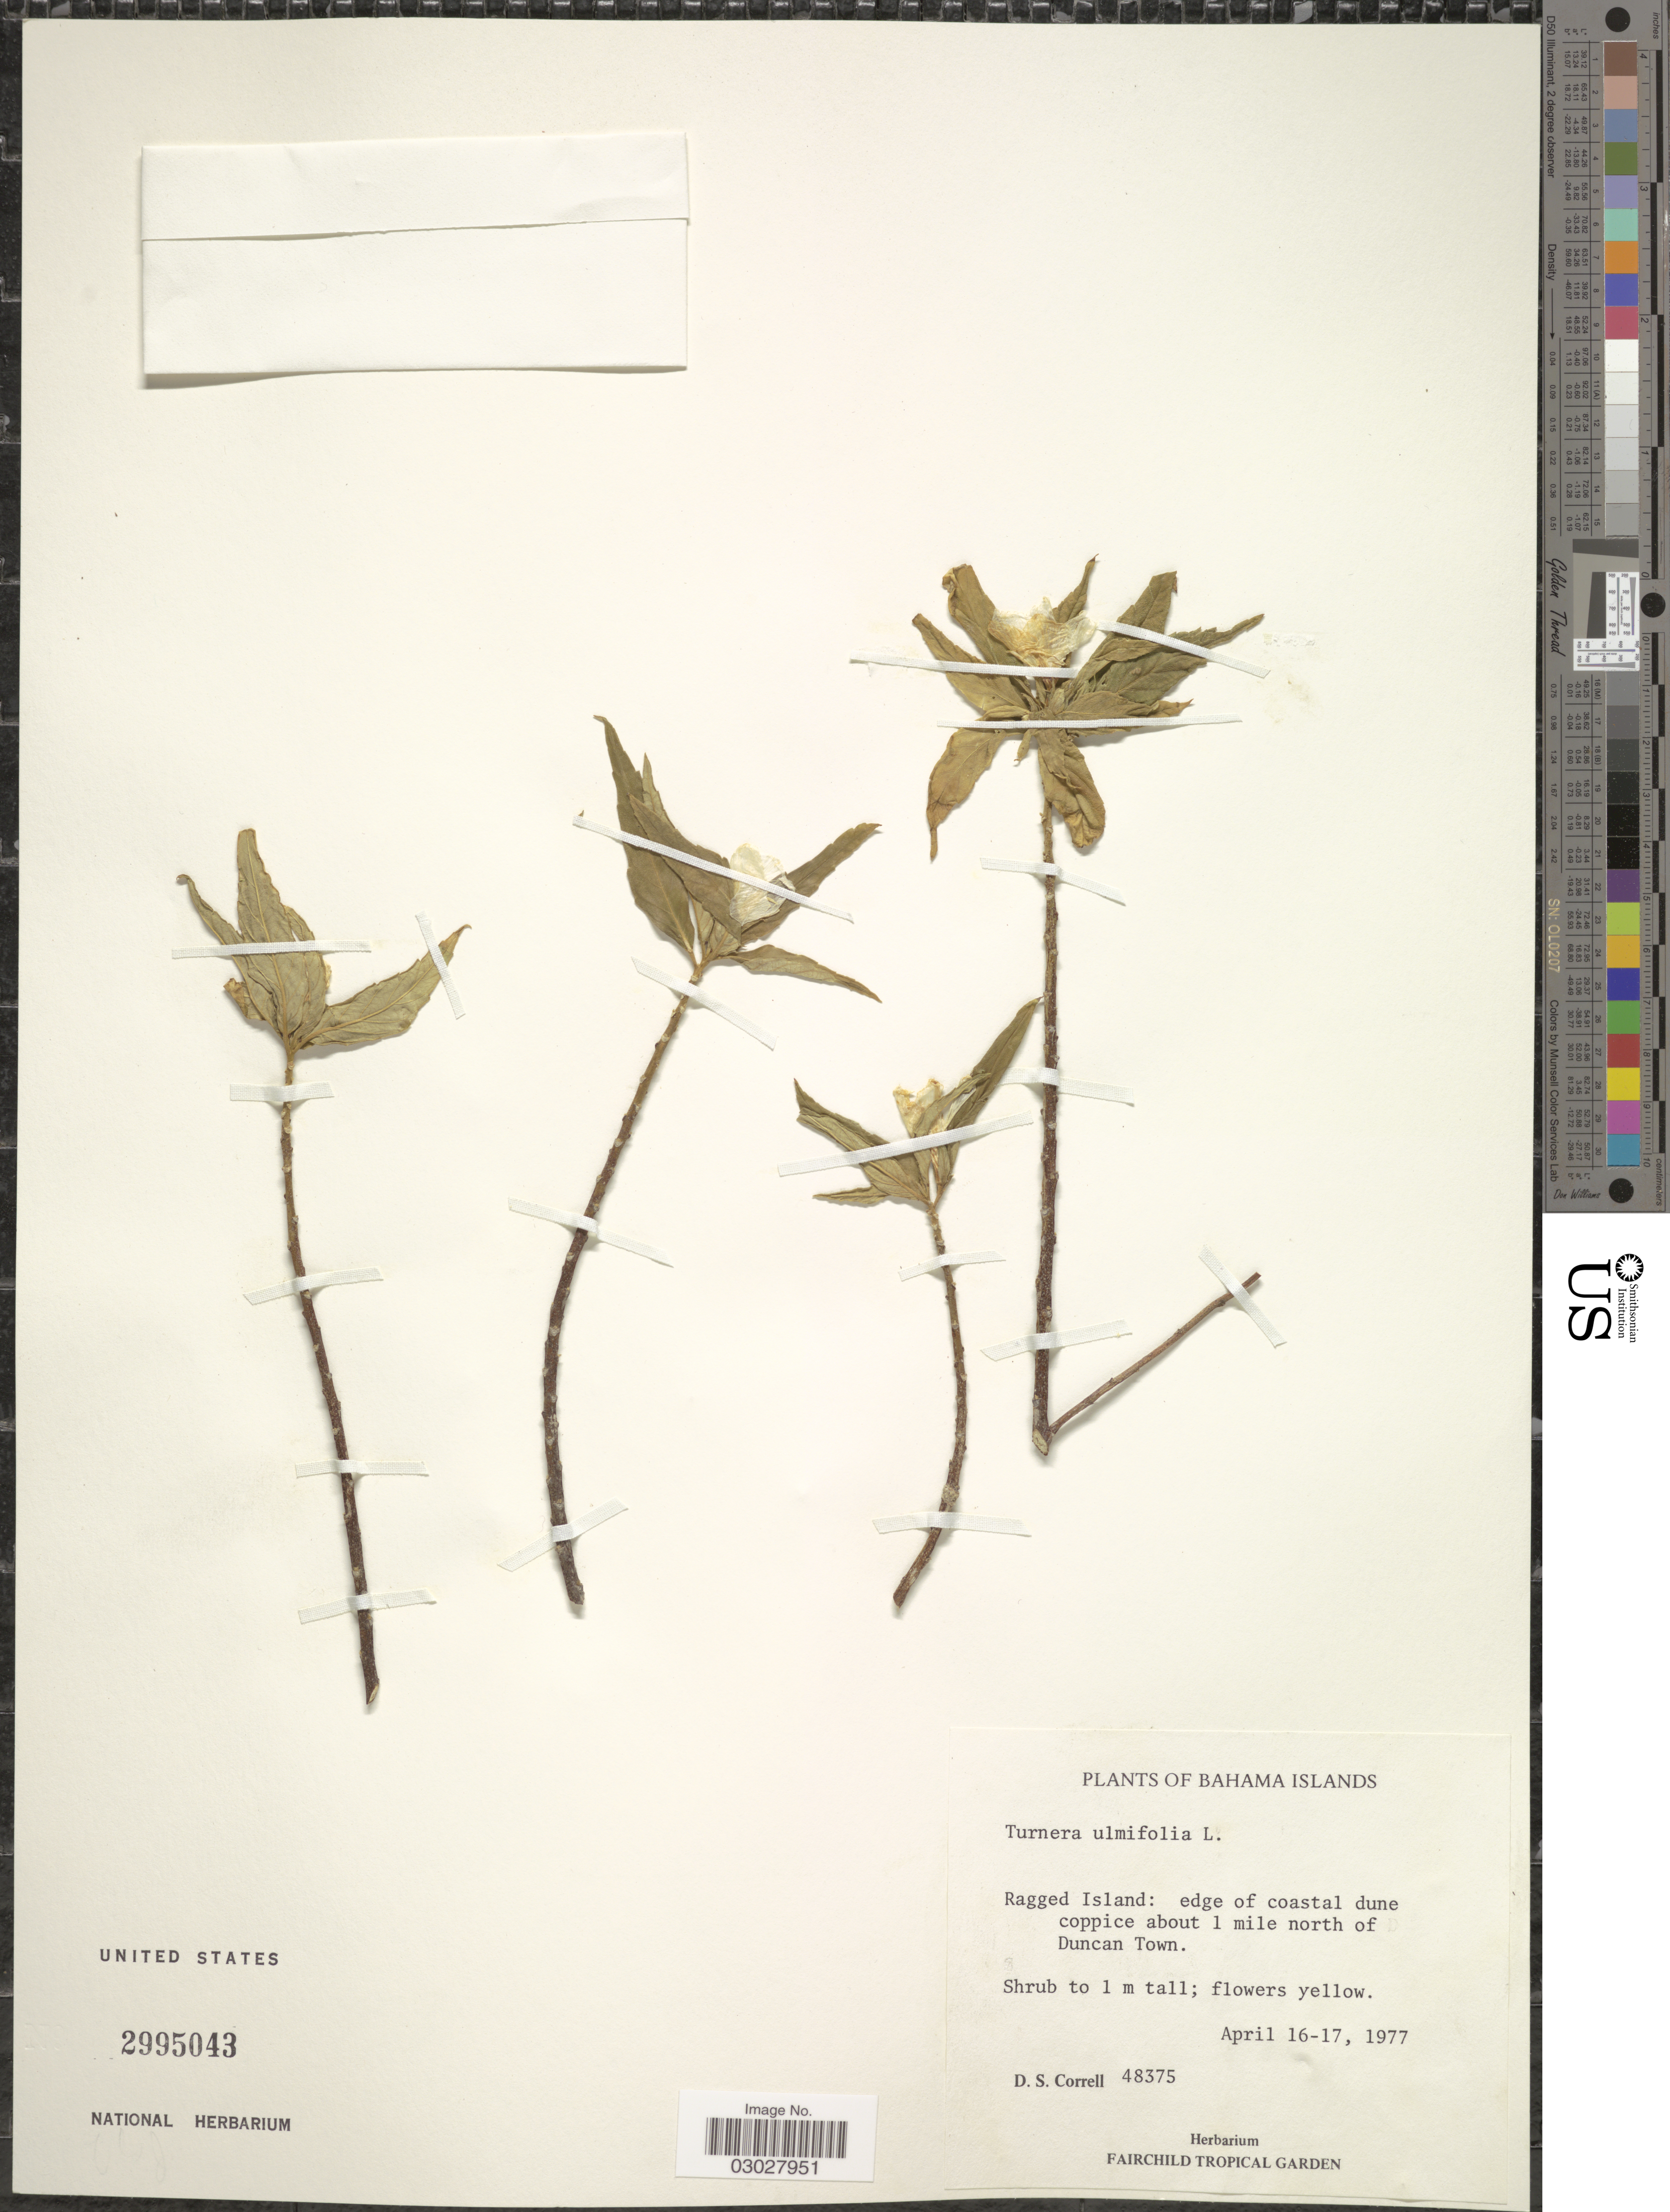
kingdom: Plantae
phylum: Tracheophyta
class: Magnoliopsida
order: Malpighiales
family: Turneraceae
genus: Turnera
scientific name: Turnera ulmifolia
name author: L.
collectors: D. S. Correll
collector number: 48375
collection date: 1977-04-16/1977-04-17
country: Bahamas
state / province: Ragged Island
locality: Edge of coastal dune coppice about 1 mile north of Duncan Town.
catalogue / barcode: US 2995043